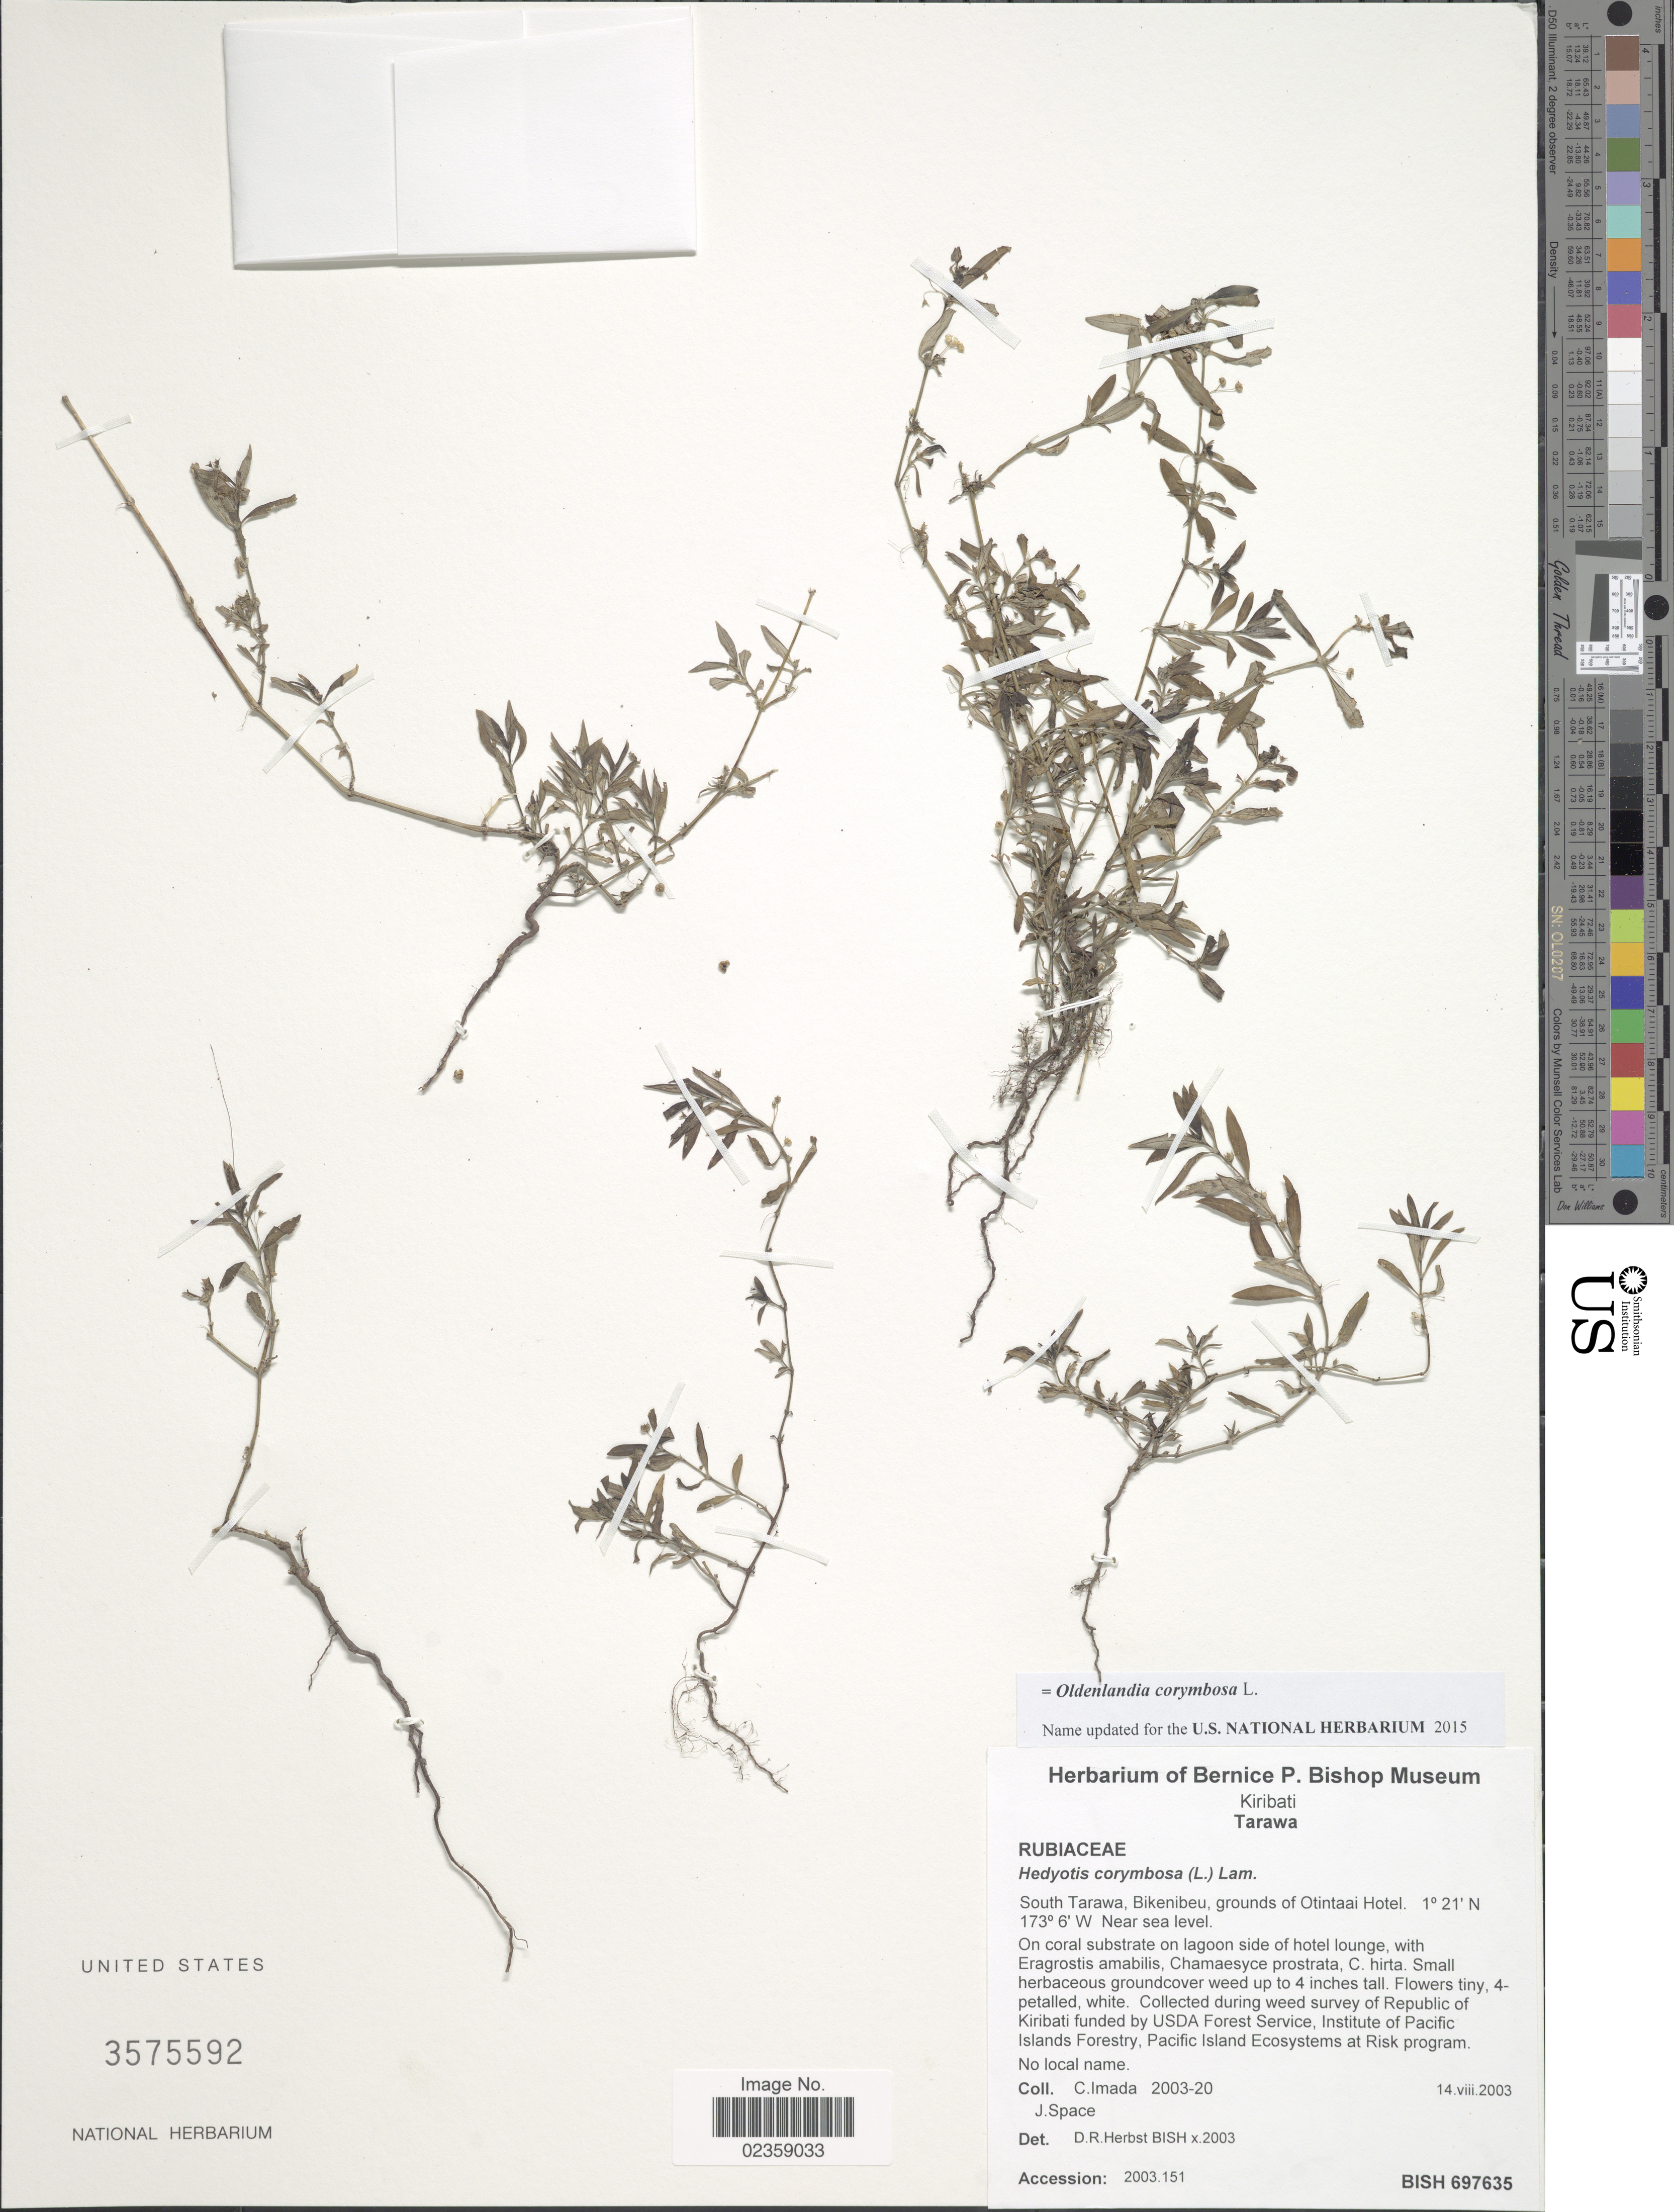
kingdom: Plantae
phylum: Tracheophyta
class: Magnoliopsida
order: Gentianales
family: Rubiaceae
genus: Oldenlandia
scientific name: Oldenlandia corymbosa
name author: L.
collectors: C. Imada & J. Space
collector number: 2003-20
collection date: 2003-08-14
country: Kiribati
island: Tarawa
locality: Tarawa. South Tarawa, Bikenibeu, grounds of Otintaai Hotel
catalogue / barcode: US 3575592